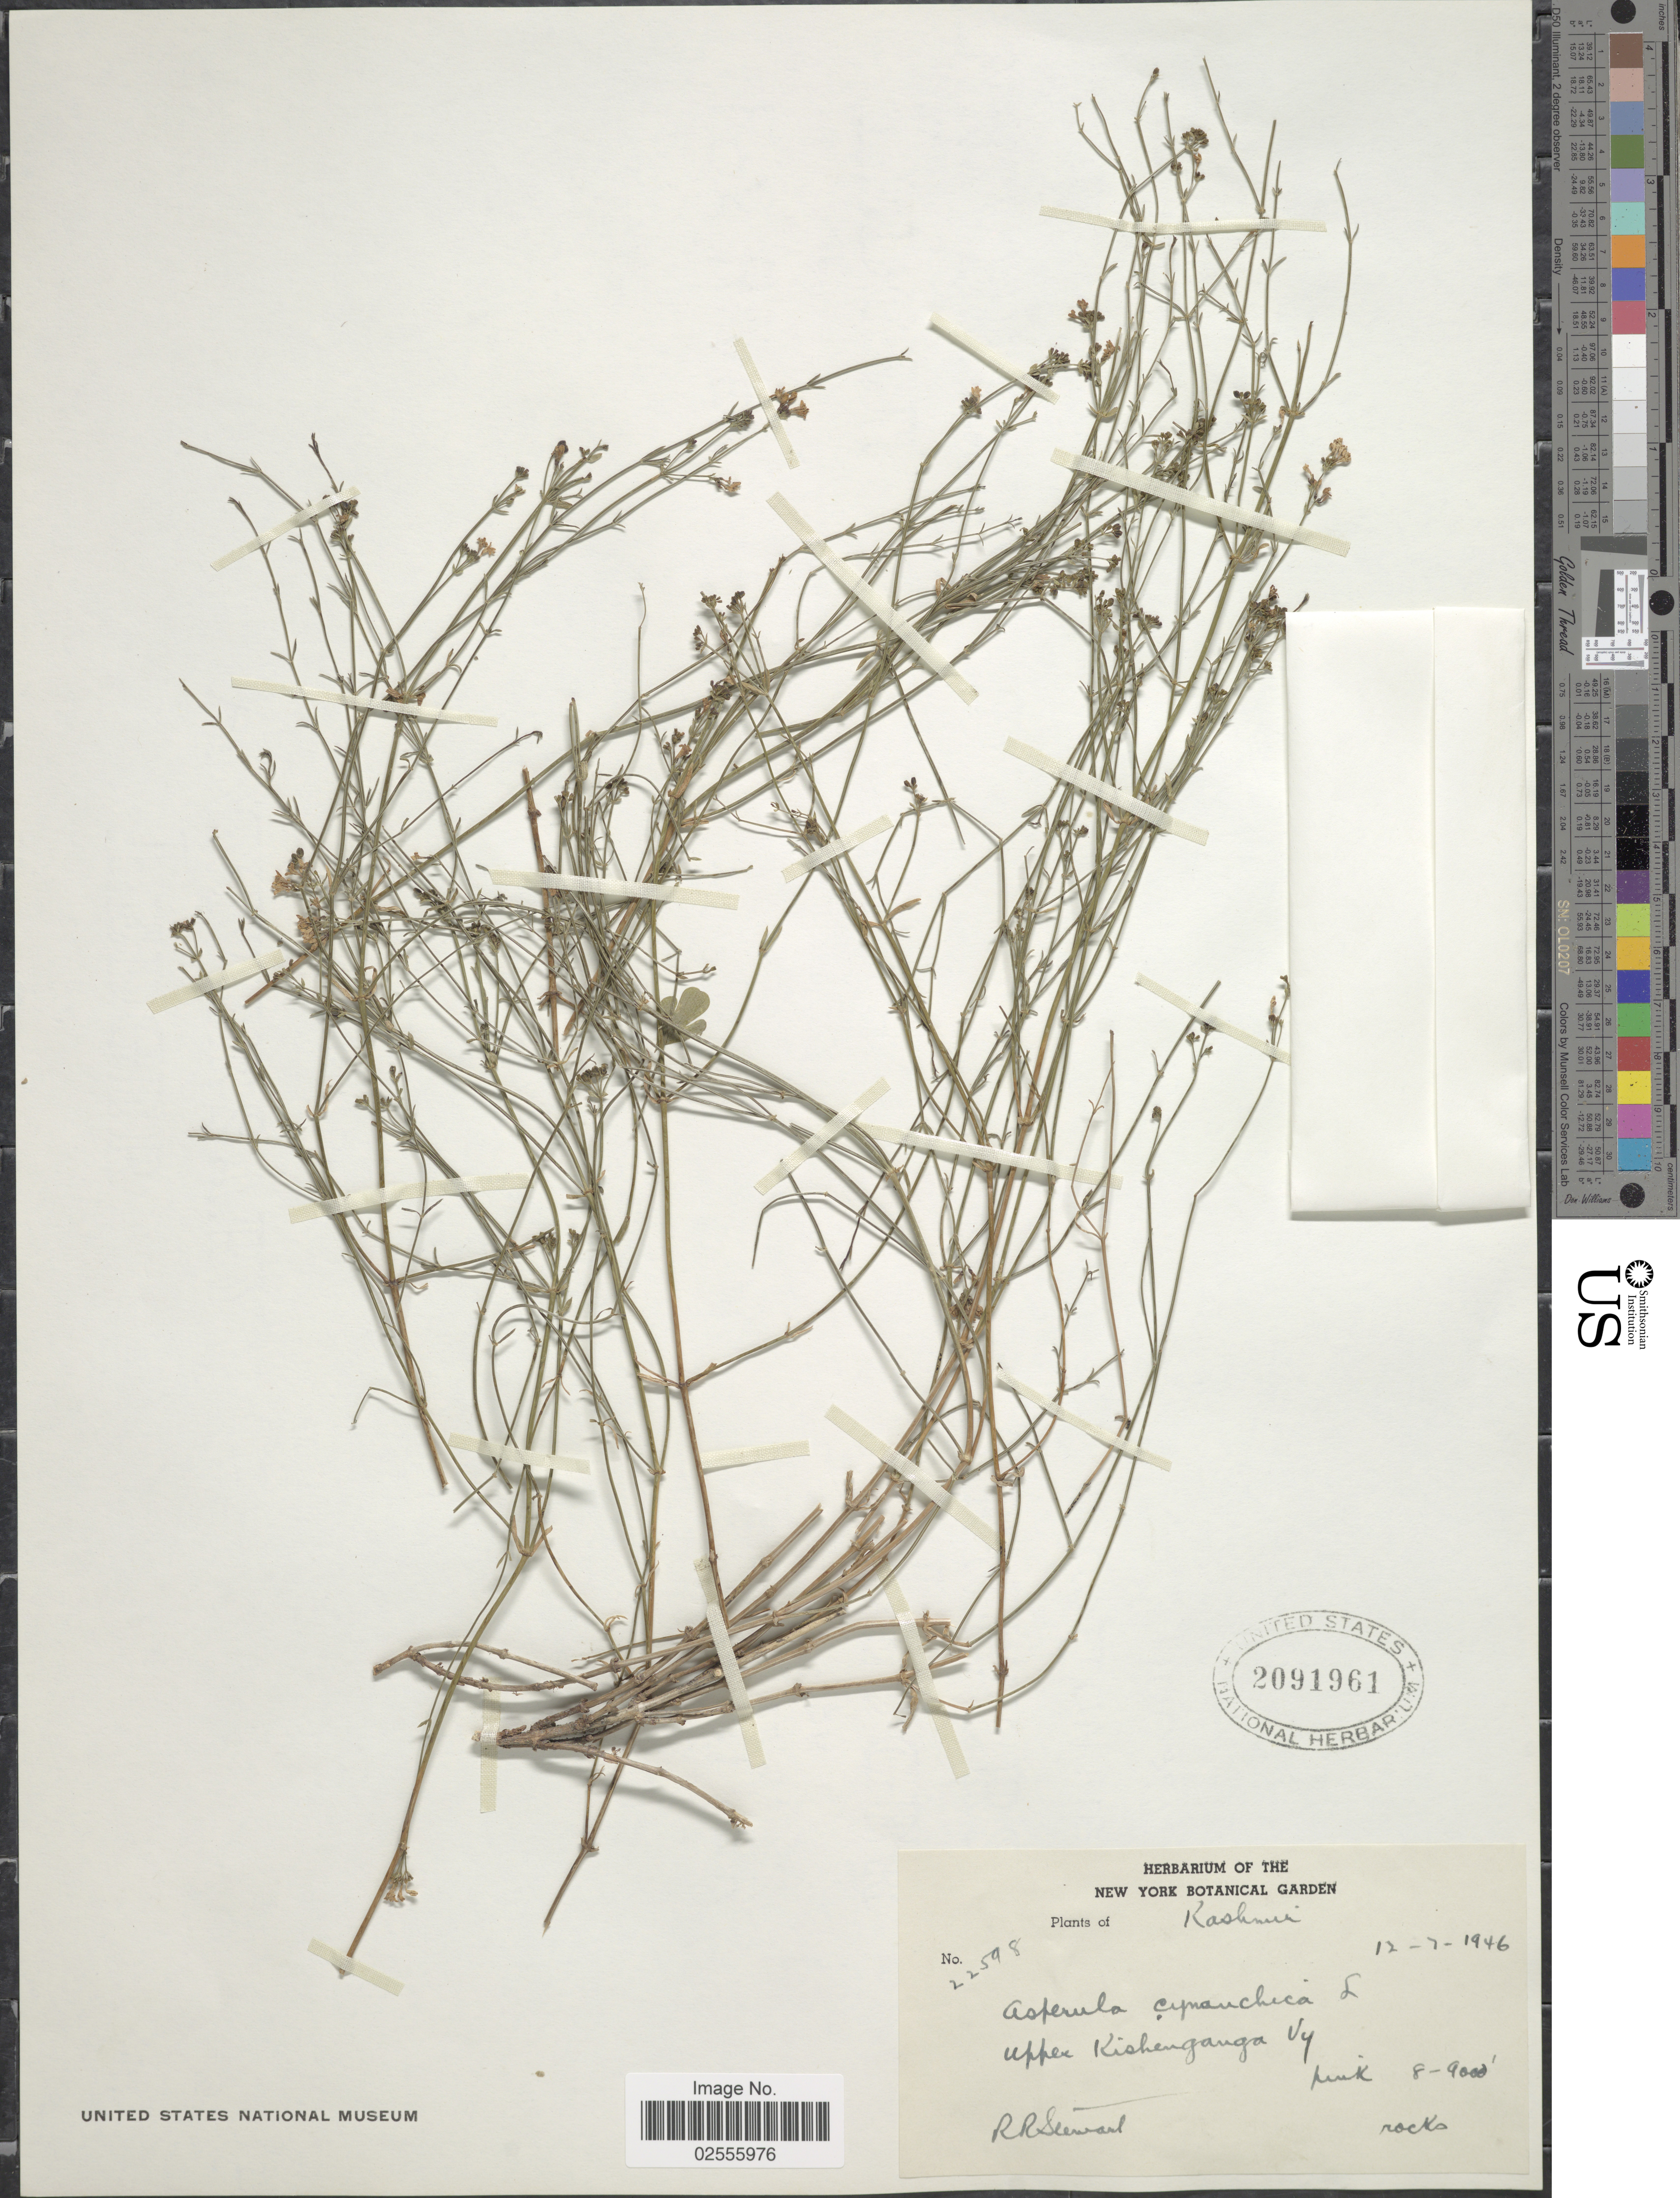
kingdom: Plantae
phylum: Tracheophyta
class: Magnoliopsida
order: Gentianales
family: Rubiaceae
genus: Asperula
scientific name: Asperula cynanchica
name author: L.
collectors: R. R. Stewart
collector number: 22598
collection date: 1946-07-12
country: Pakistan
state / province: Azad Kashmir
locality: Kashmir, Upper Kishenganga Vy.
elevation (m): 2438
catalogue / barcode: US 2091961